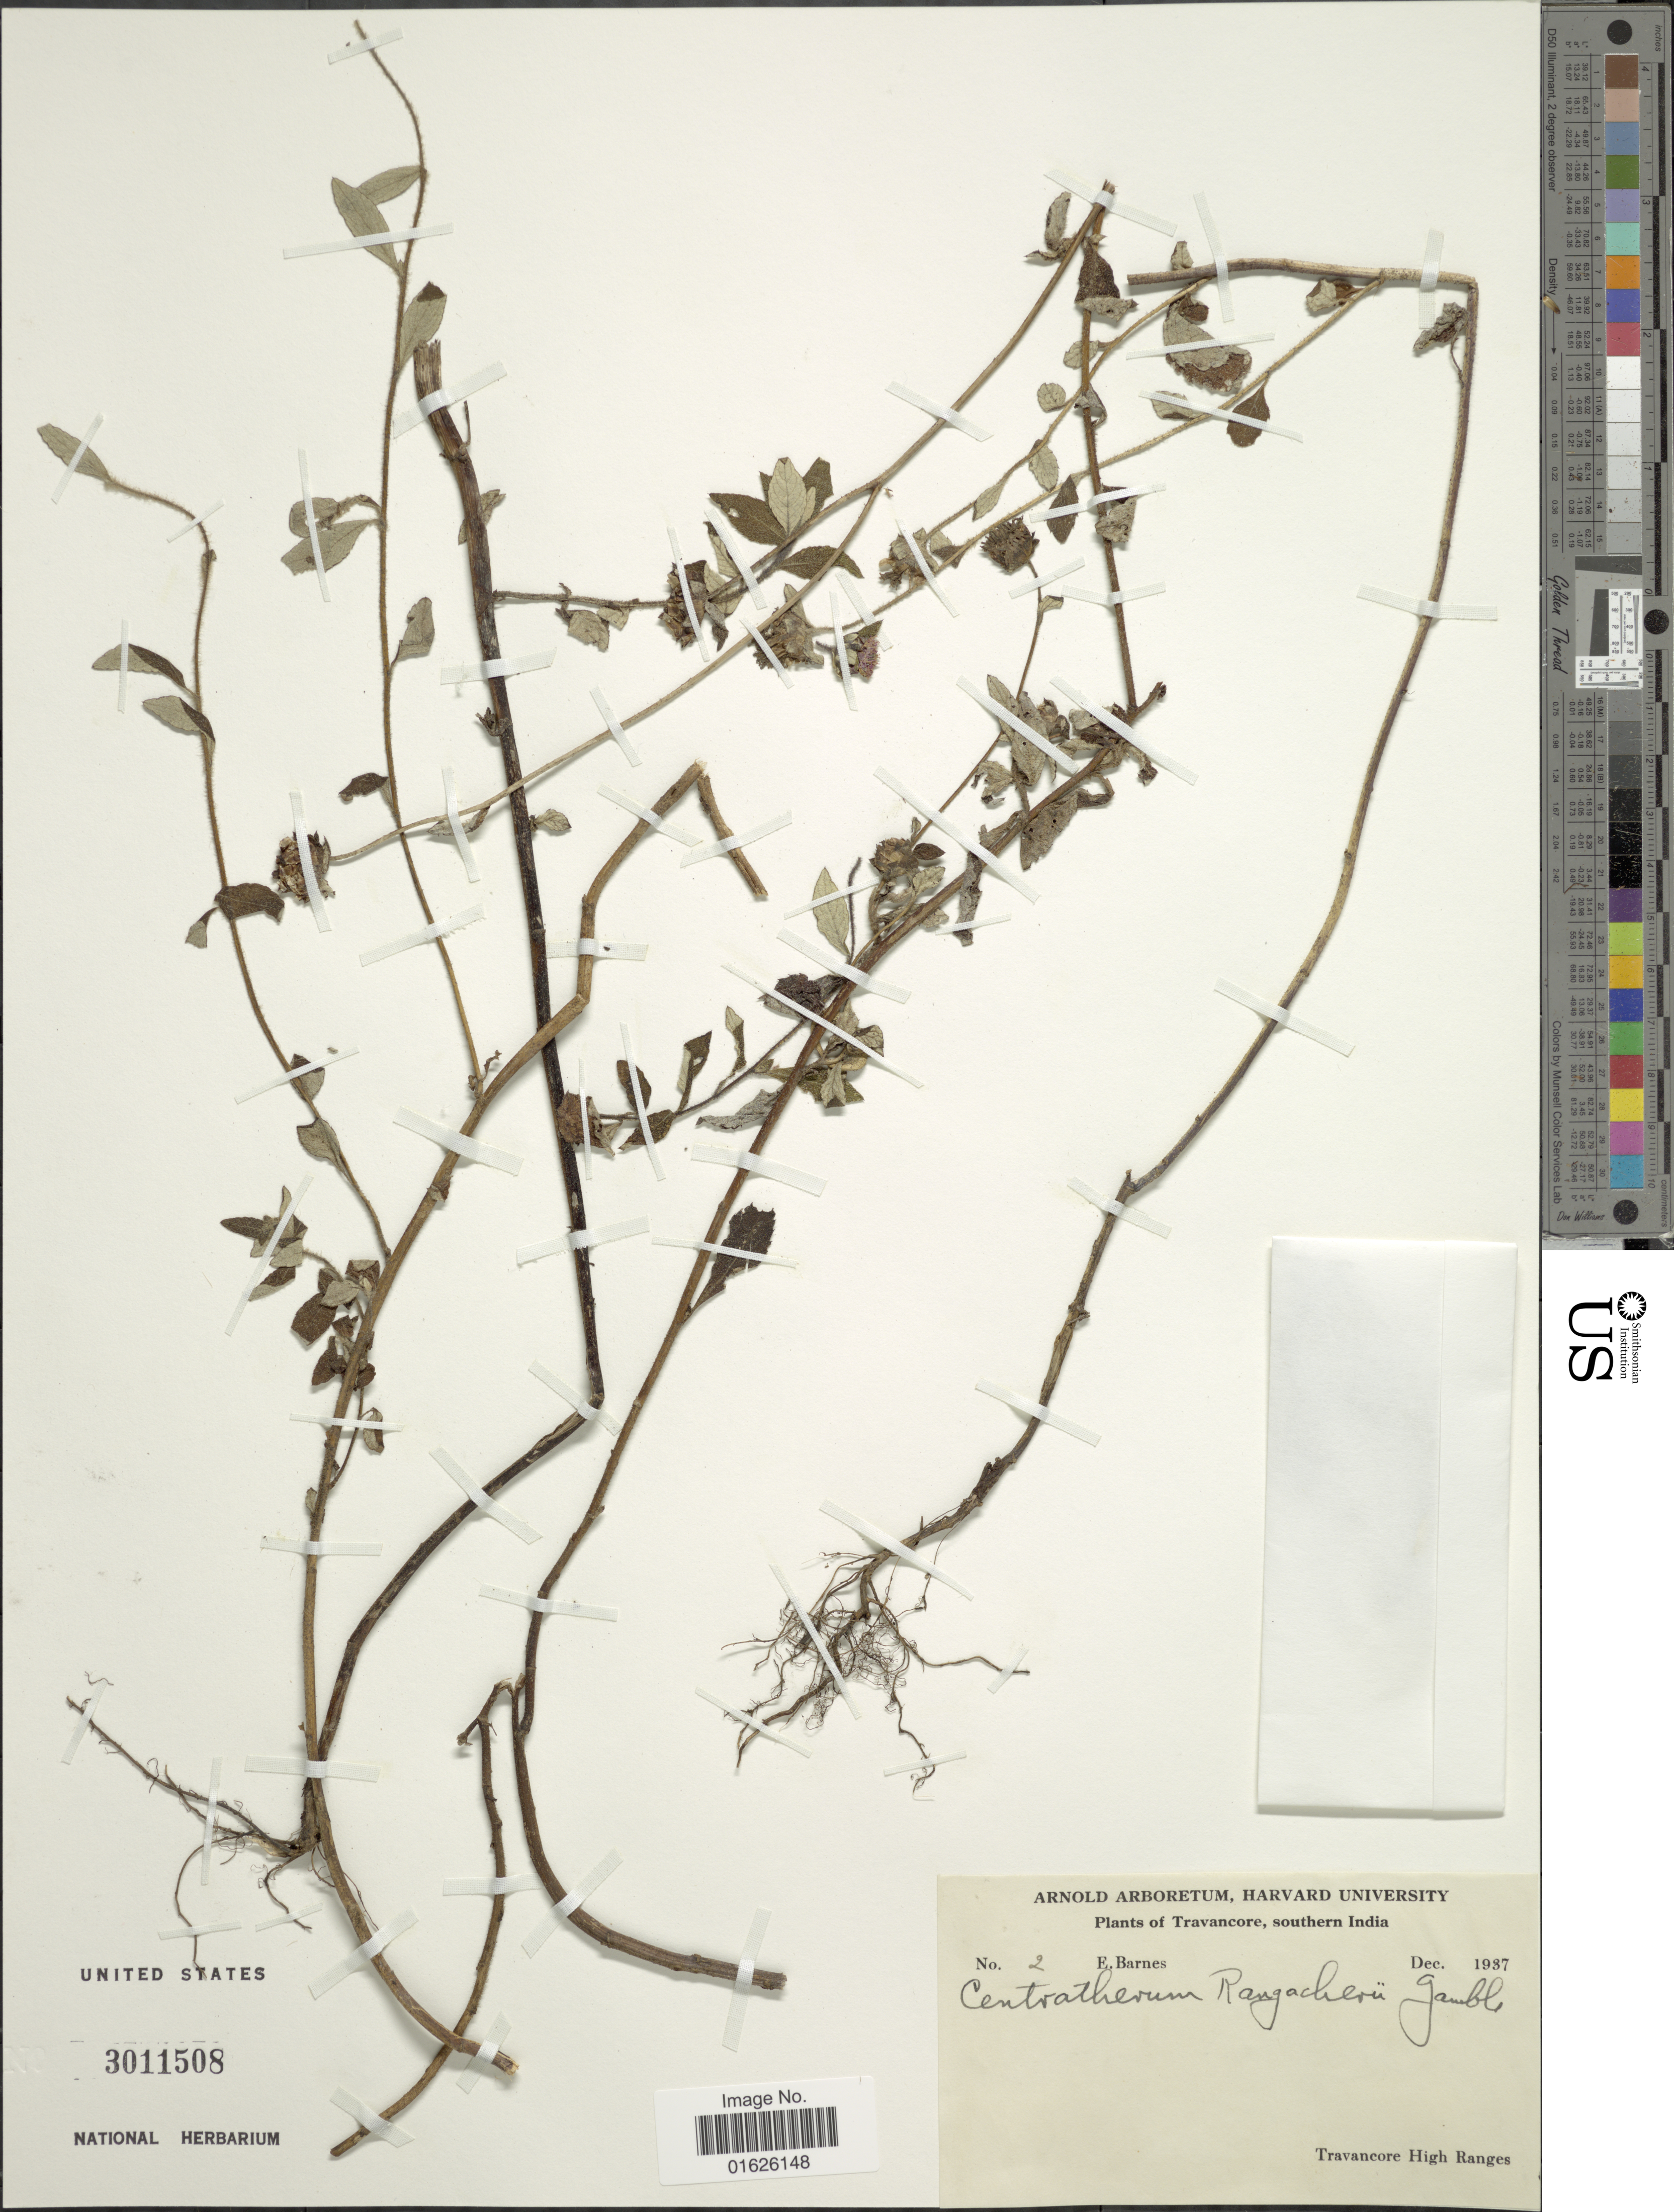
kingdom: Plantae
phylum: Tracheophyta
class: Magnoliopsida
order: Asterales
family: Asteraceae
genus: Phyllocephalum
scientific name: Phyllocephalum scabridum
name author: (DC. in Wight) Kirkman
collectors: E. Barnes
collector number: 2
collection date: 1937-12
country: India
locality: Travancore, Southern India, High Ranges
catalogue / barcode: US 3011508